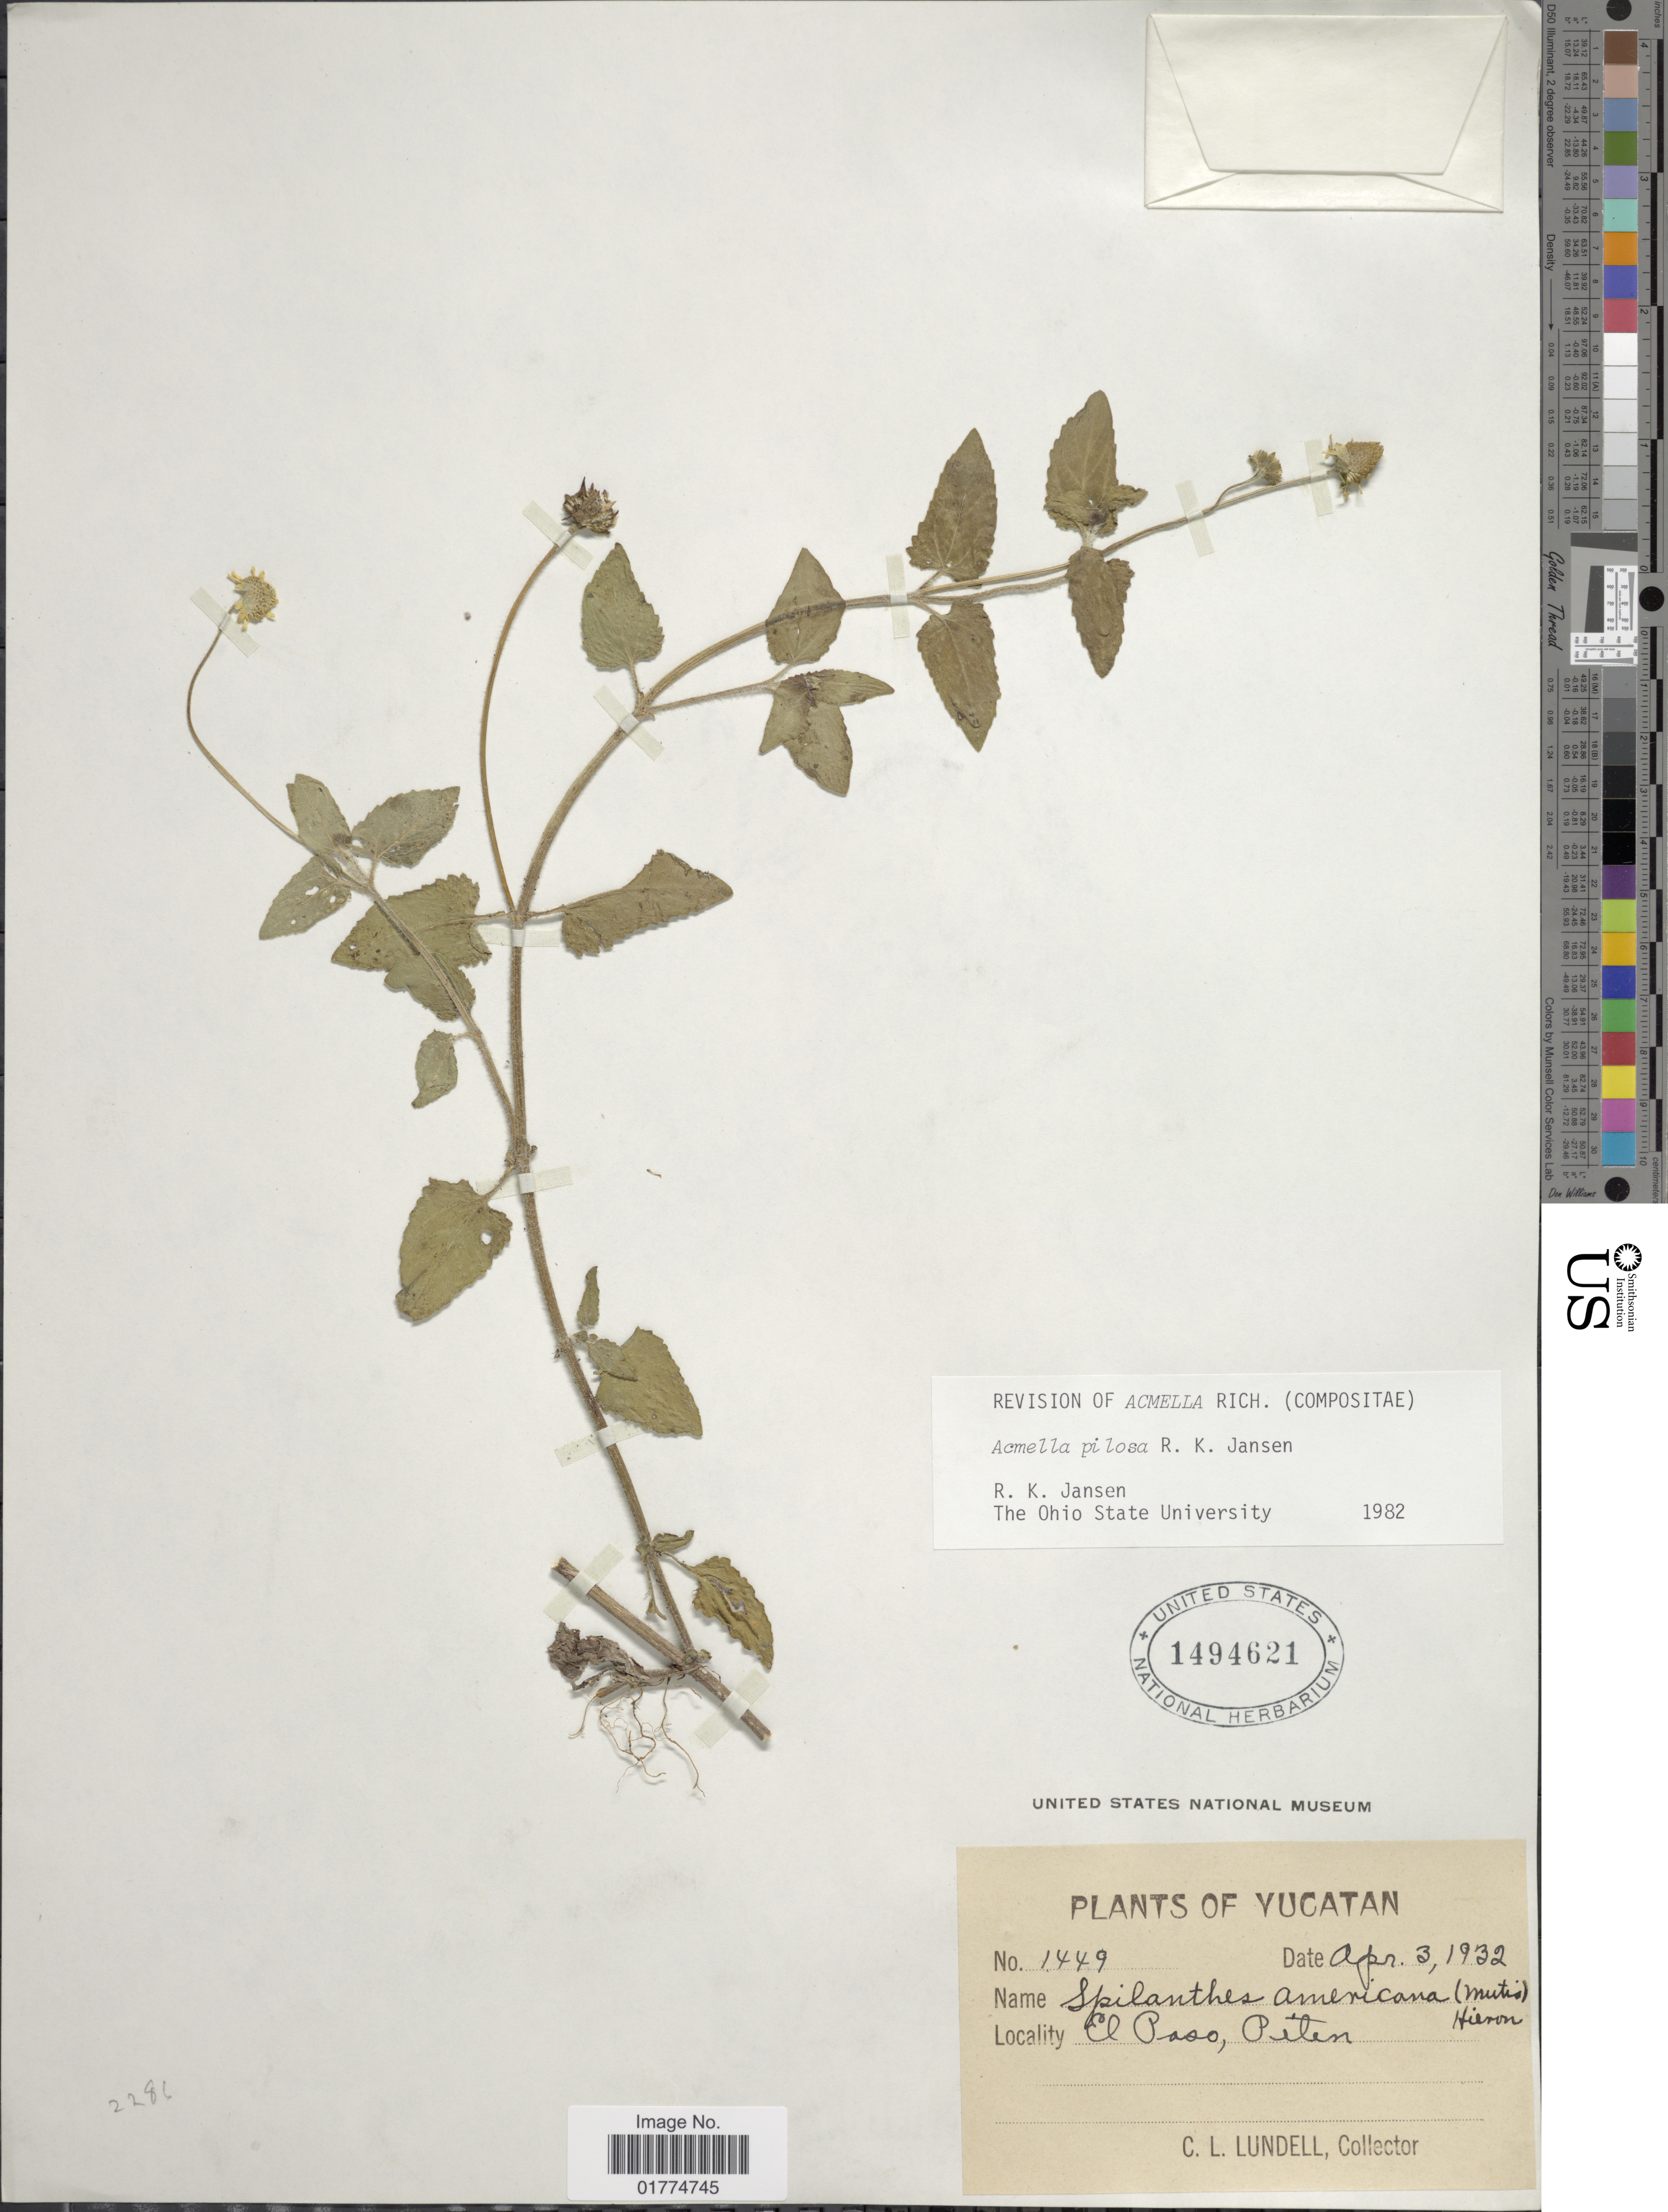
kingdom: Plantae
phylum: Tracheophyta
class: Magnoliopsida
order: Asterales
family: Asteraceae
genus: Acmella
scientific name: Acmella pilosa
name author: R.K. Jansen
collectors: C. L. Lundell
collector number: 1449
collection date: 1932-04-03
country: Mexico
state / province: Yucatán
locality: El Paso, Peten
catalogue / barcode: US 1494621